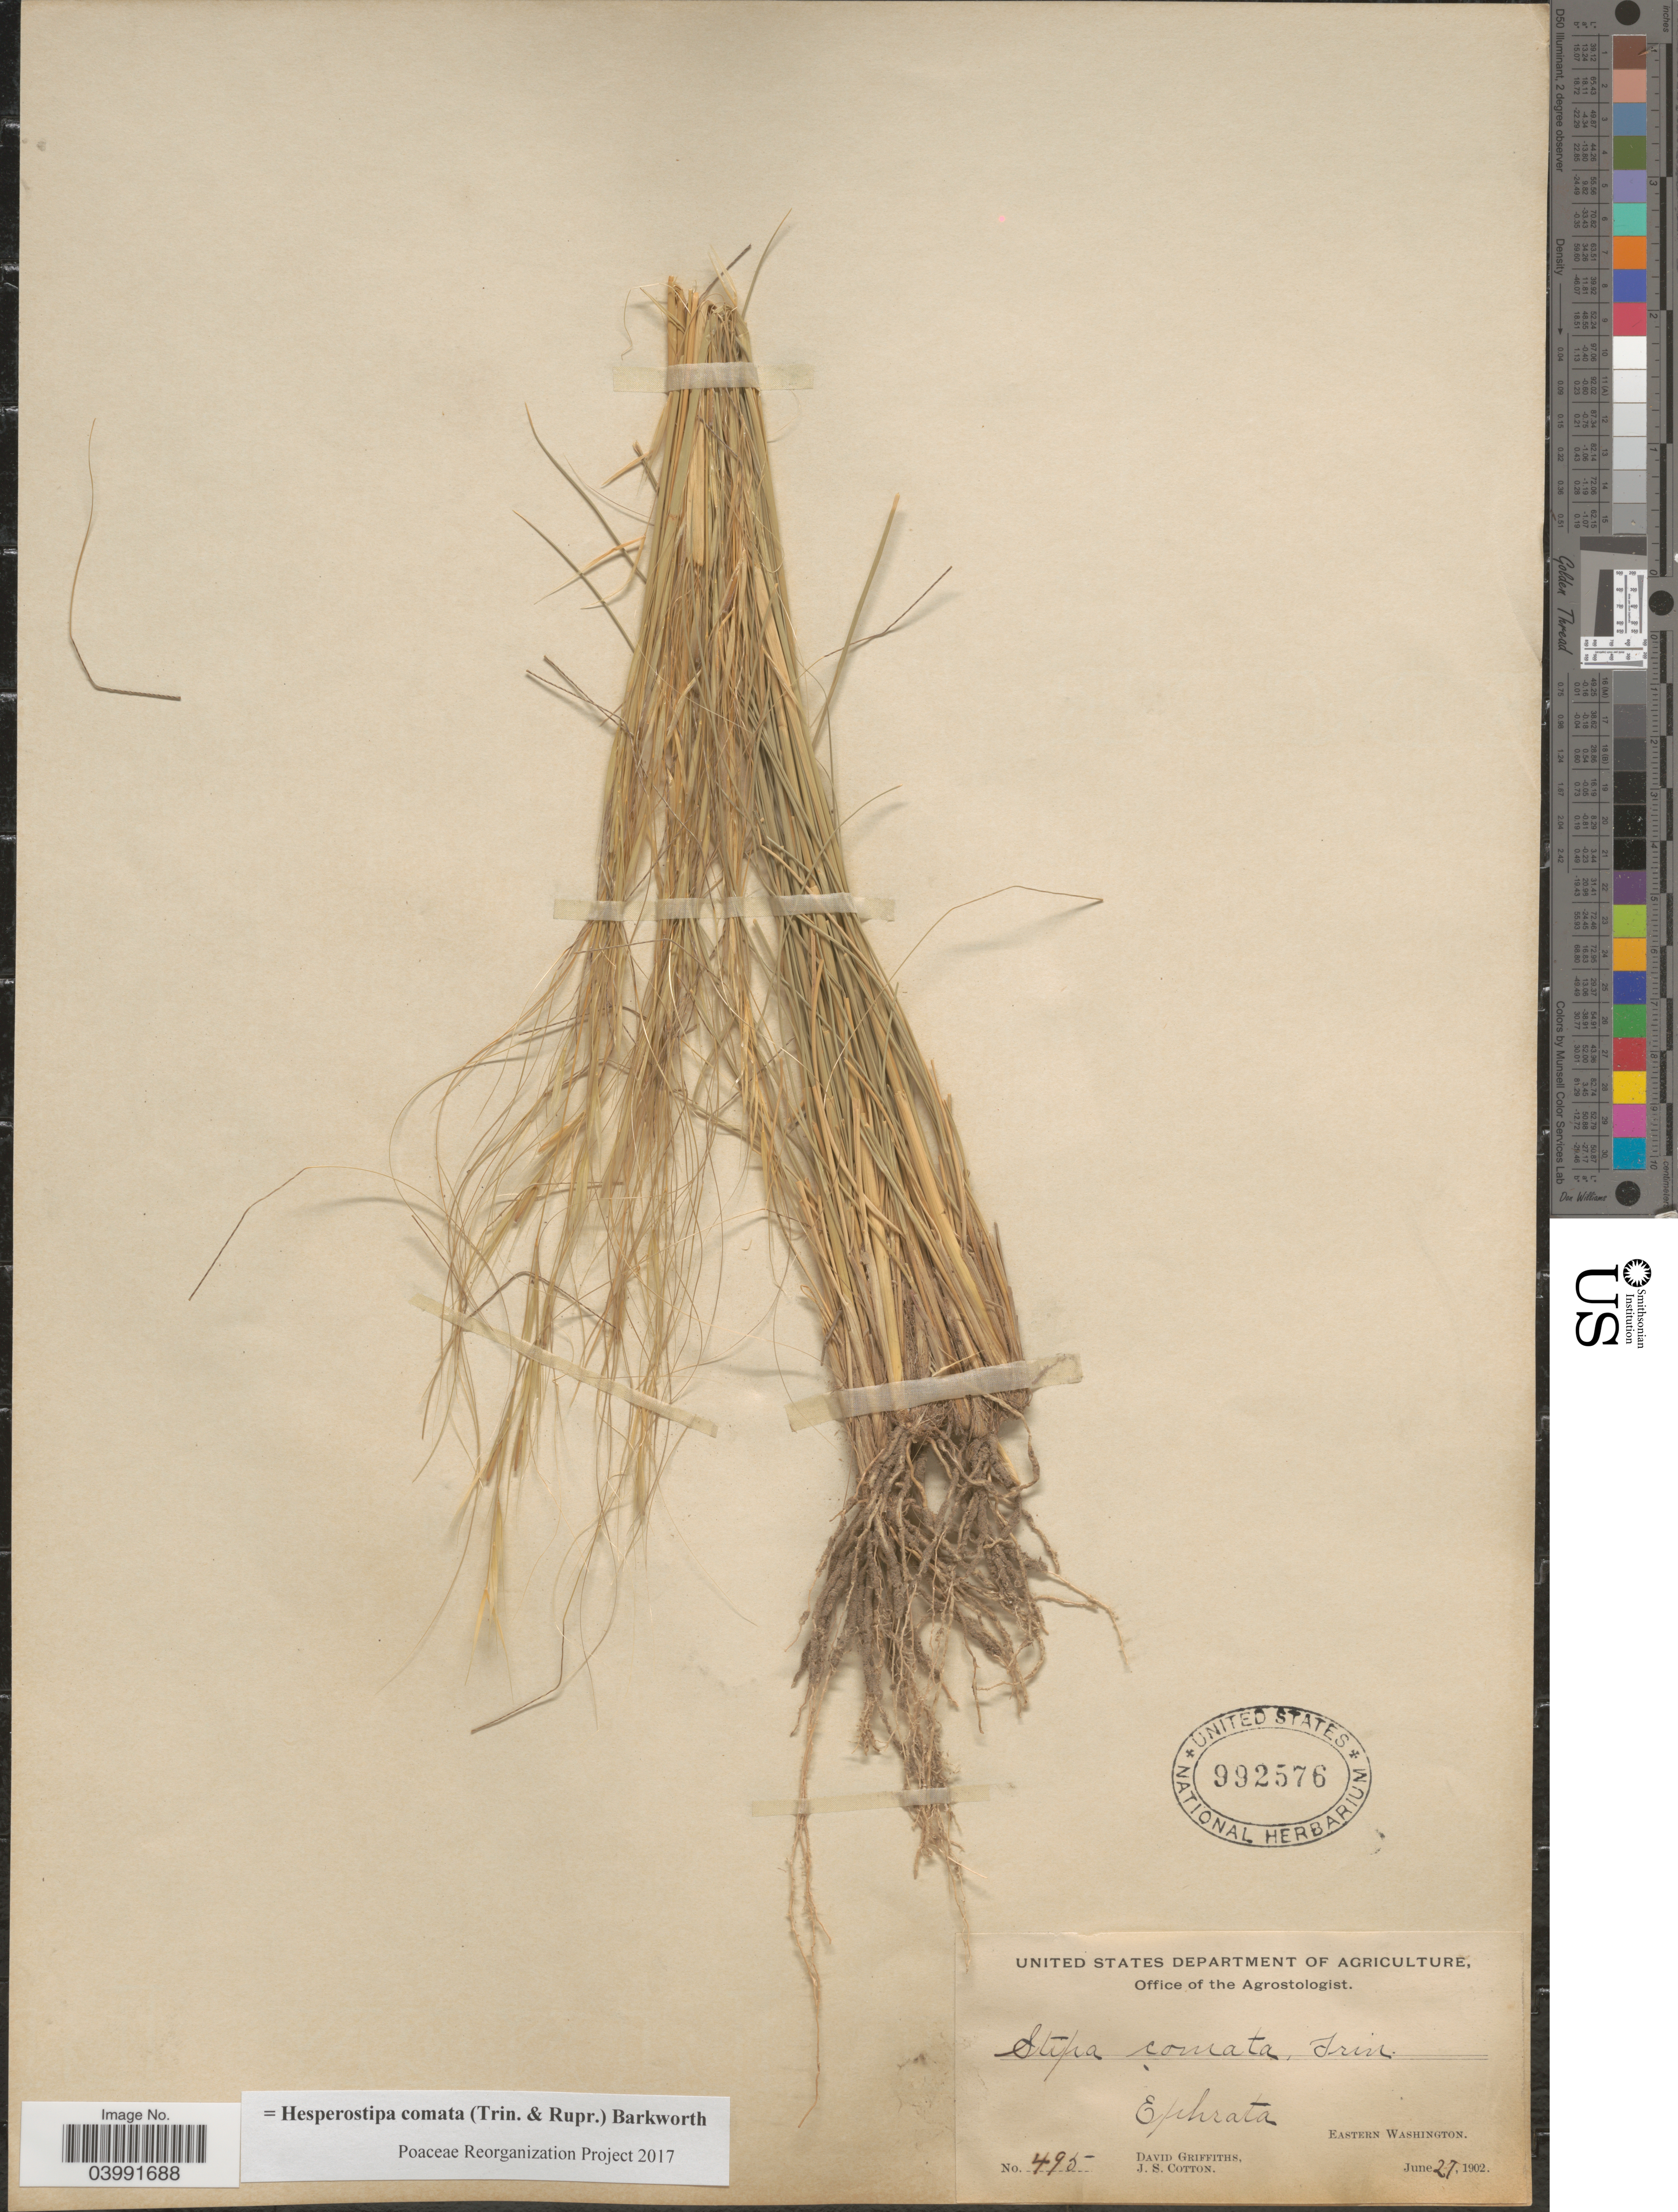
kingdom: Plantae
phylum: Tracheophyta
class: Liliopsida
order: Poales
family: Poaceae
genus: Hesperostipa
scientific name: Hesperostipa comata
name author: (Trin. & Rupr.) Barkworth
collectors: D. Griffiths & J. S. Cotton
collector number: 495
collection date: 1902-06-27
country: United States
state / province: Washington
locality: Ephrata. Eastern Washington.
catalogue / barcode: US 992576